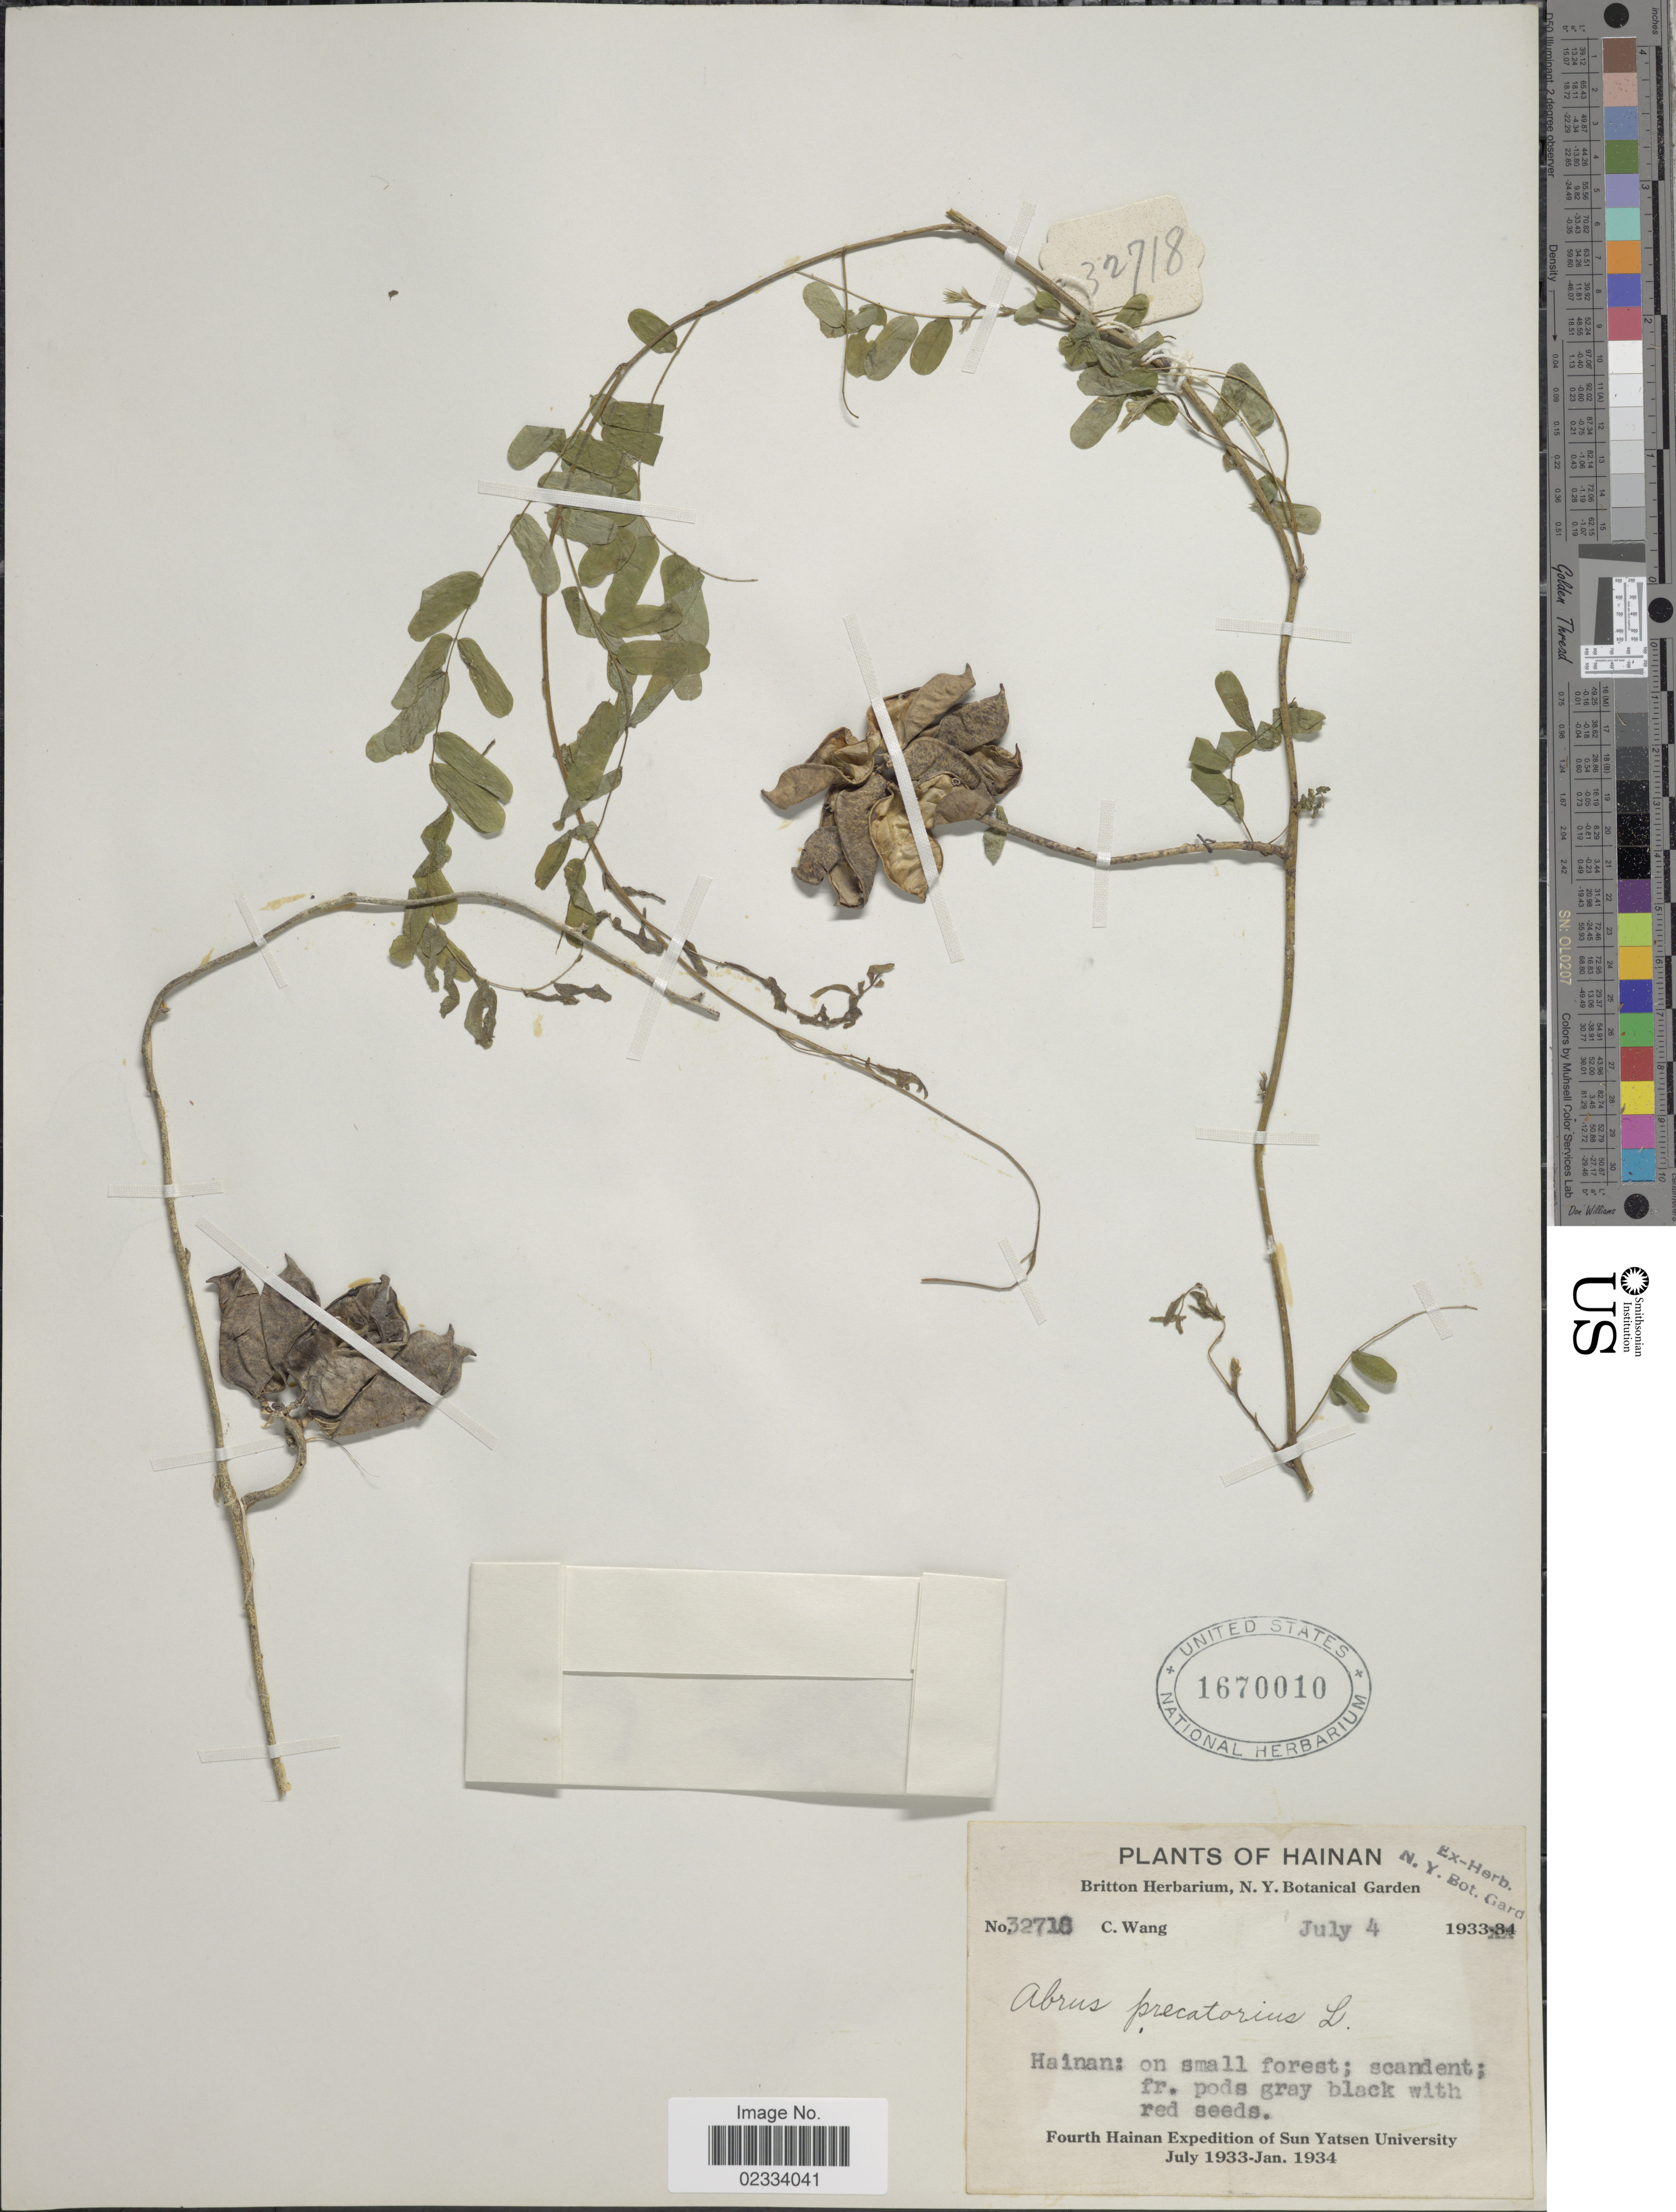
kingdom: Plantae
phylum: Tracheophyta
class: Magnoliopsida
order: Fabales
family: Fabaceae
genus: Abrus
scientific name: Abrus precatorius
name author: L.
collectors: C. Wang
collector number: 32718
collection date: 1933-07-04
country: China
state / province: Hainan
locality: On small forest.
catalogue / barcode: US 1670010